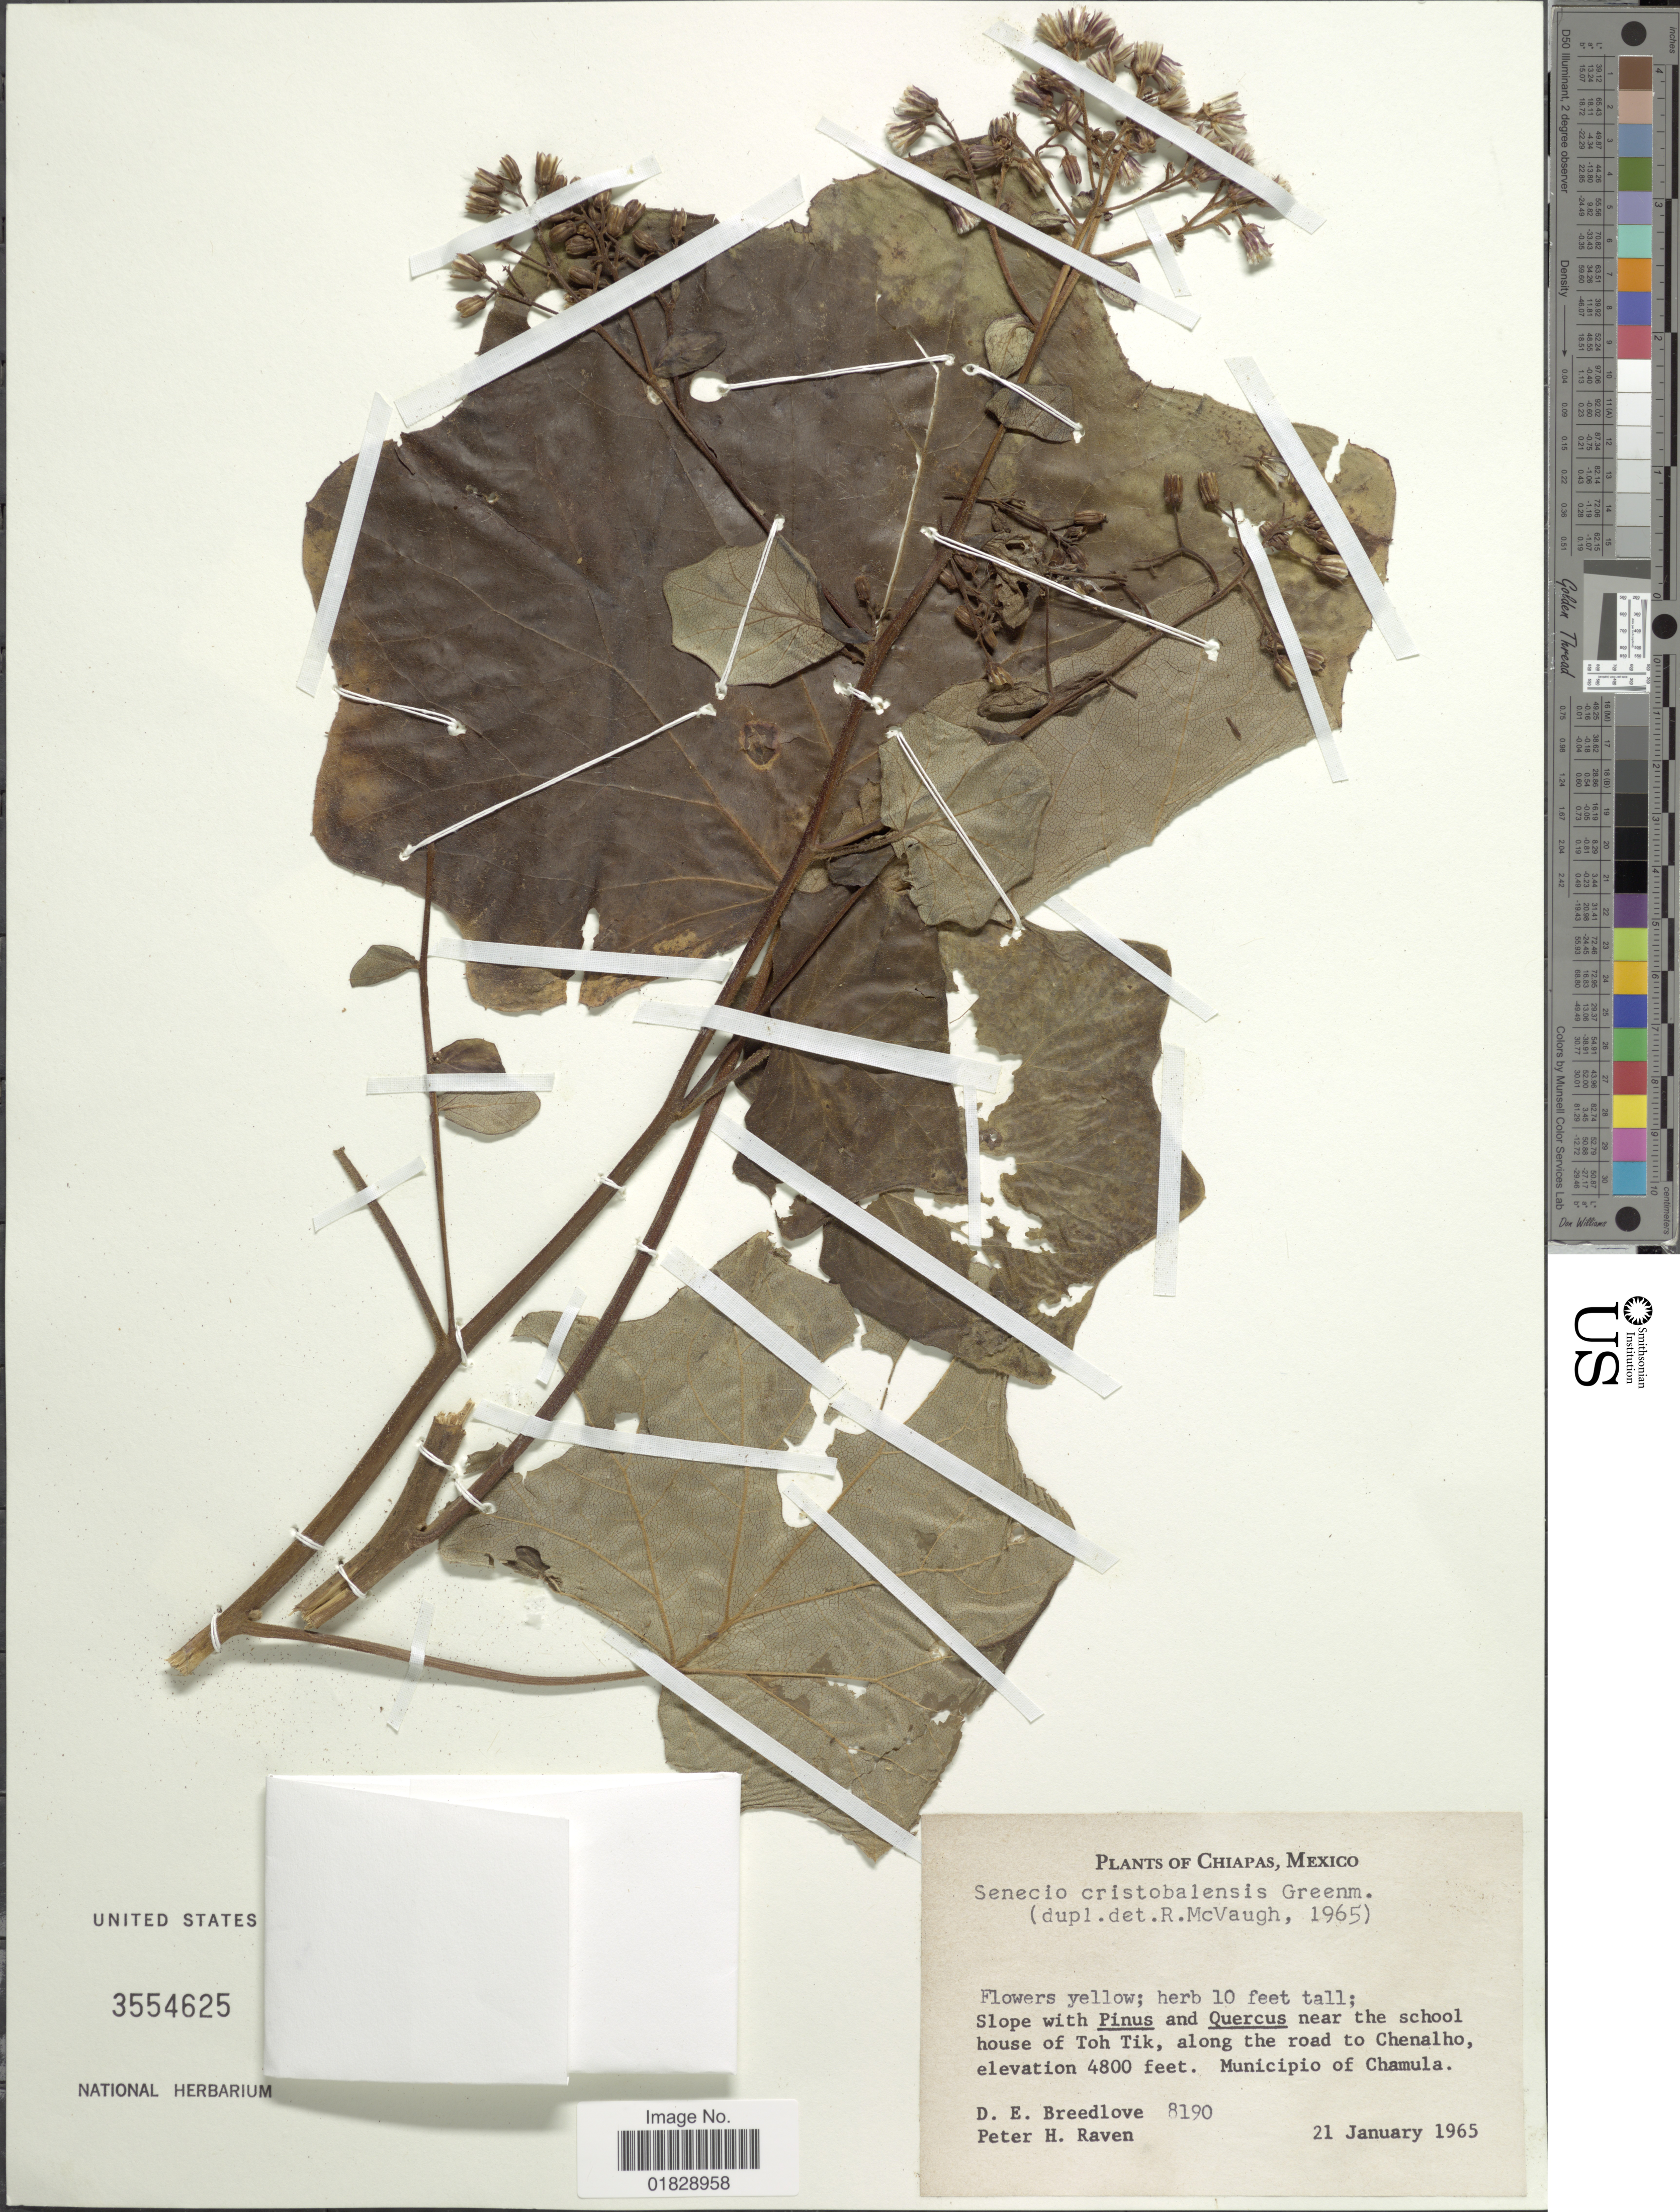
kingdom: Plantae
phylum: Tracheophyta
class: Magnoliopsida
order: Asterales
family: Asteraceae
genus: Roldana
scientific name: Roldana cristobalensis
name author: (Greenm.) H. Rob. & Brettell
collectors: D. E. Breedlove & P. Raven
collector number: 8190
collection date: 1965-01-21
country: Mexico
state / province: Chiapas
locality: Near the school house of Toh Tik, along the road to Chenalho. Municipio of Chamula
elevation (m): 1463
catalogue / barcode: US 3554625